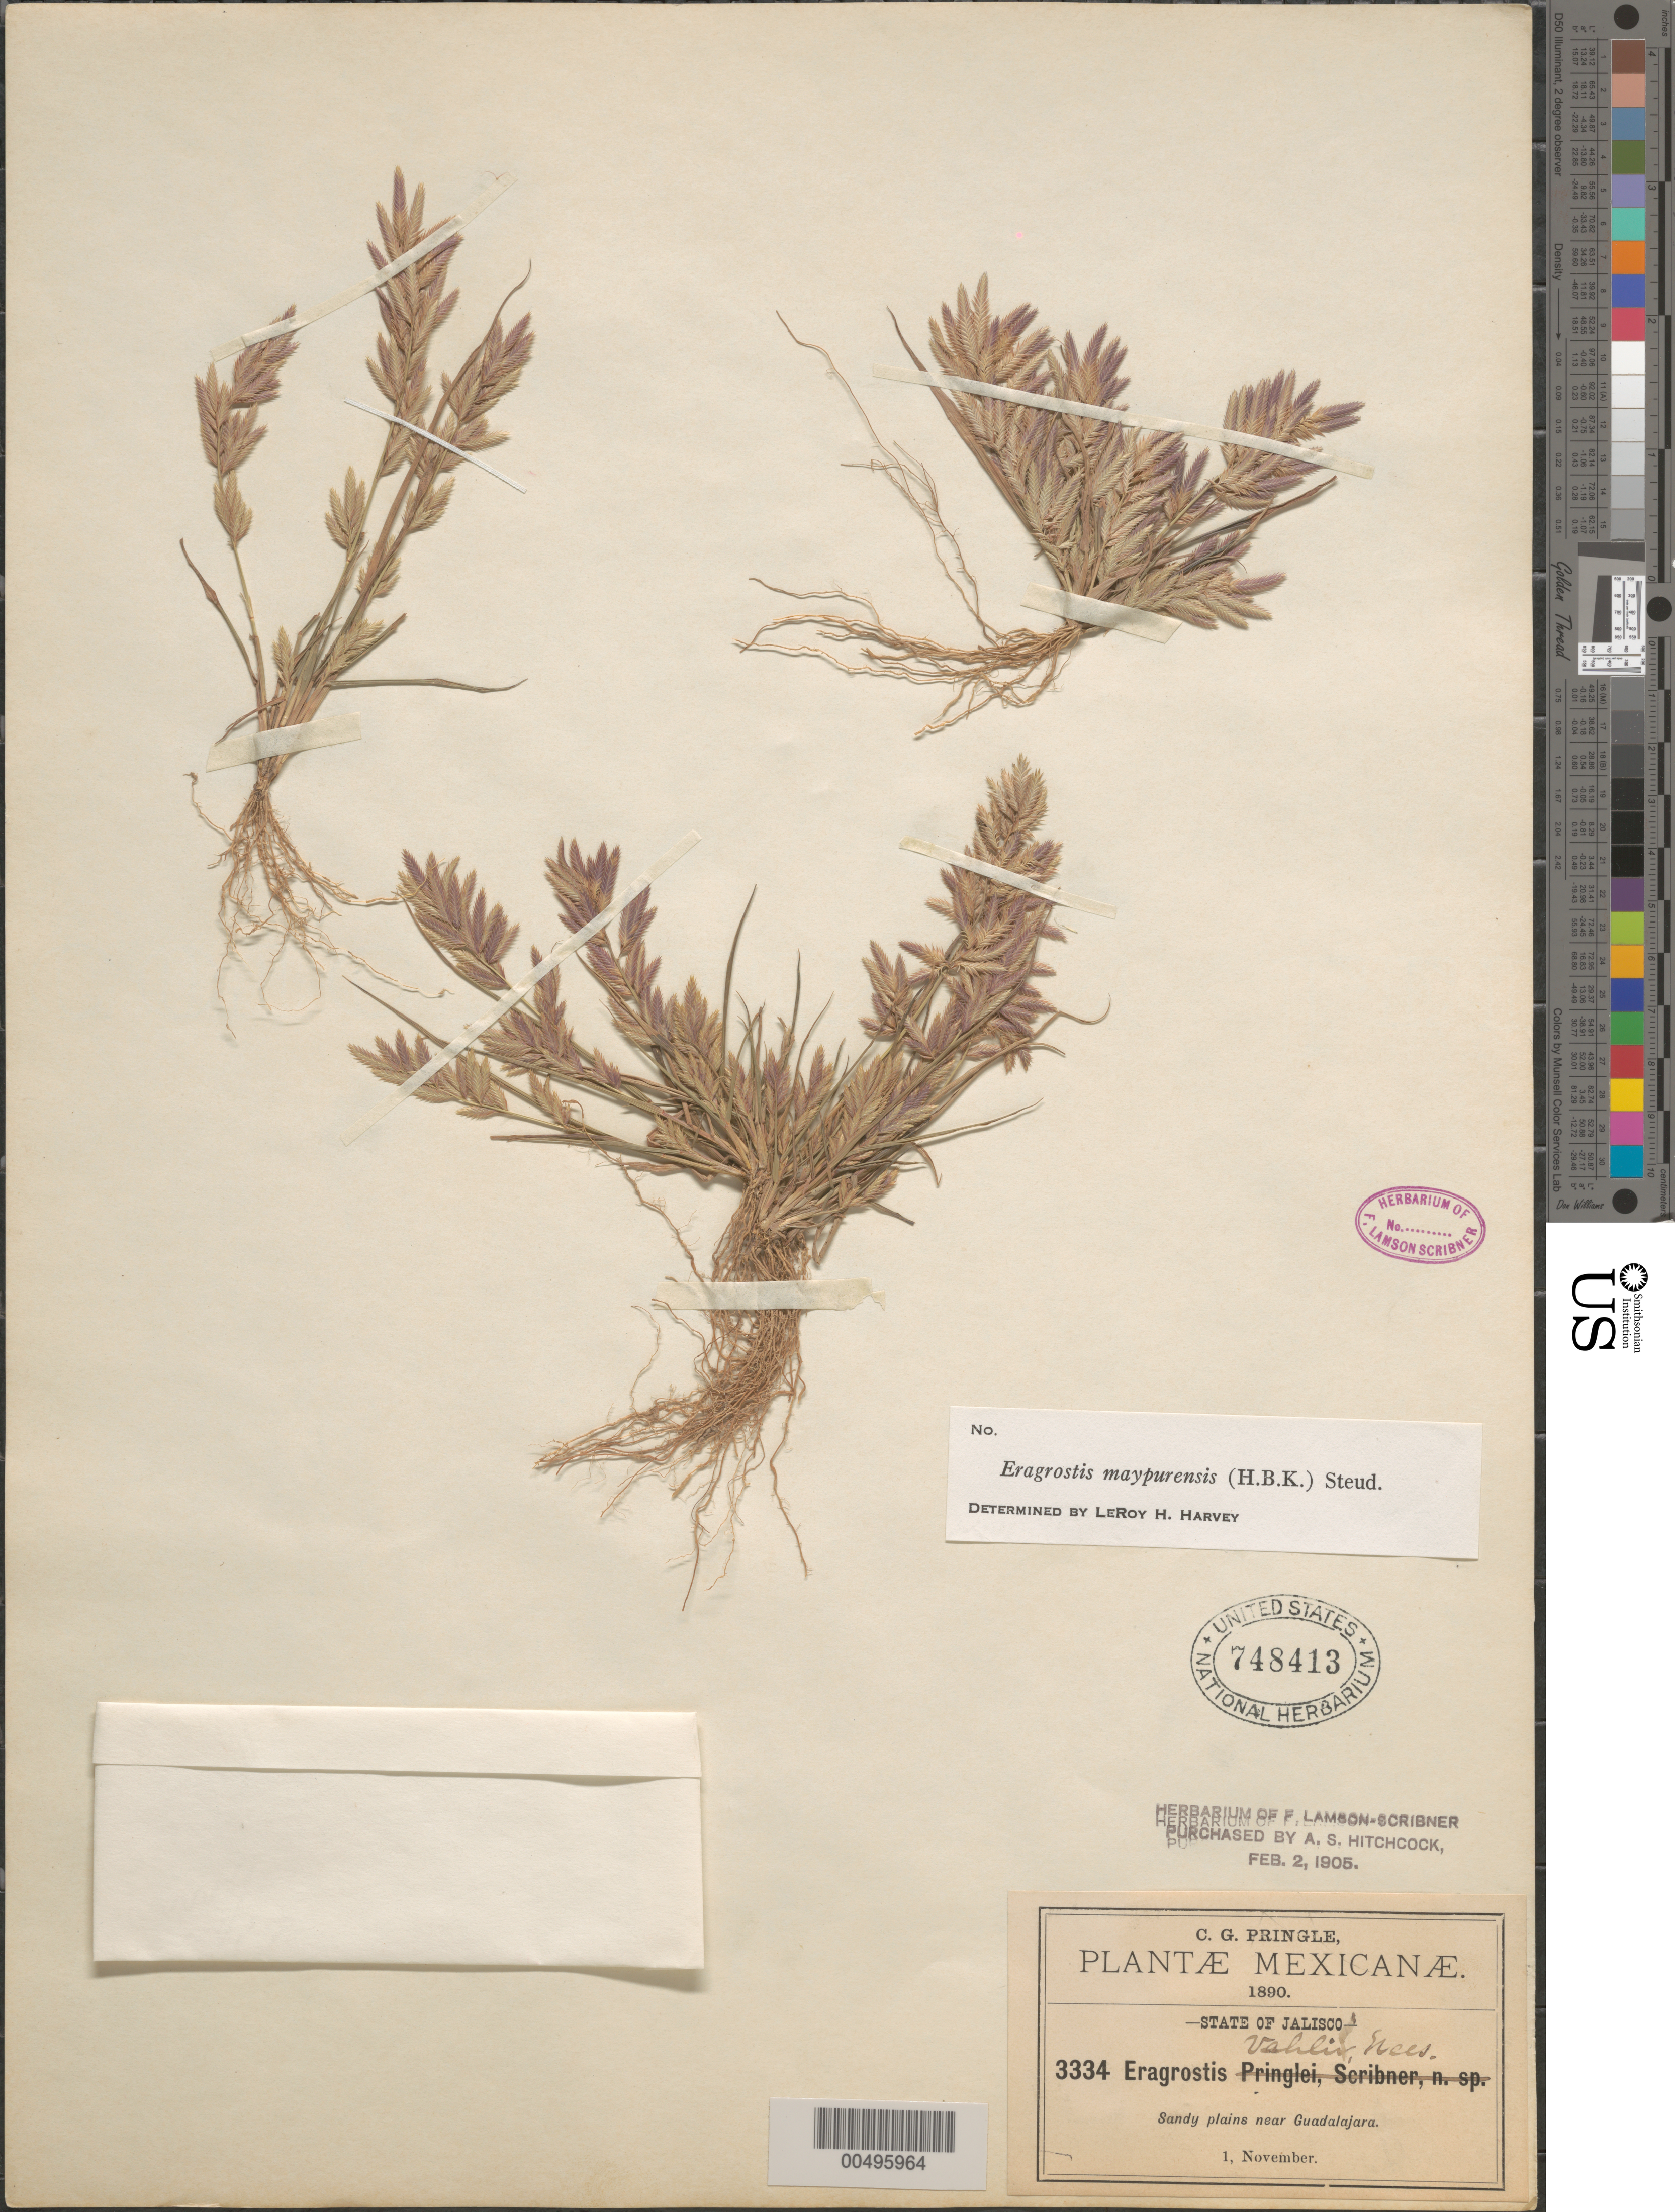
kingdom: Plantae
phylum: Tracheophyta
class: Liliopsida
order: Poales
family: Poaceae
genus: Eragrostis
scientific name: Eragrostis maypurensis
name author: (Kunth) Steud.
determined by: Harvey, L. H.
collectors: C. G. Pringle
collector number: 3334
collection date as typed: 1 Nov 1890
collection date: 1890-11-01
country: Mexico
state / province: Jalisco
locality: Near Guadalajara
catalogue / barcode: US 748413